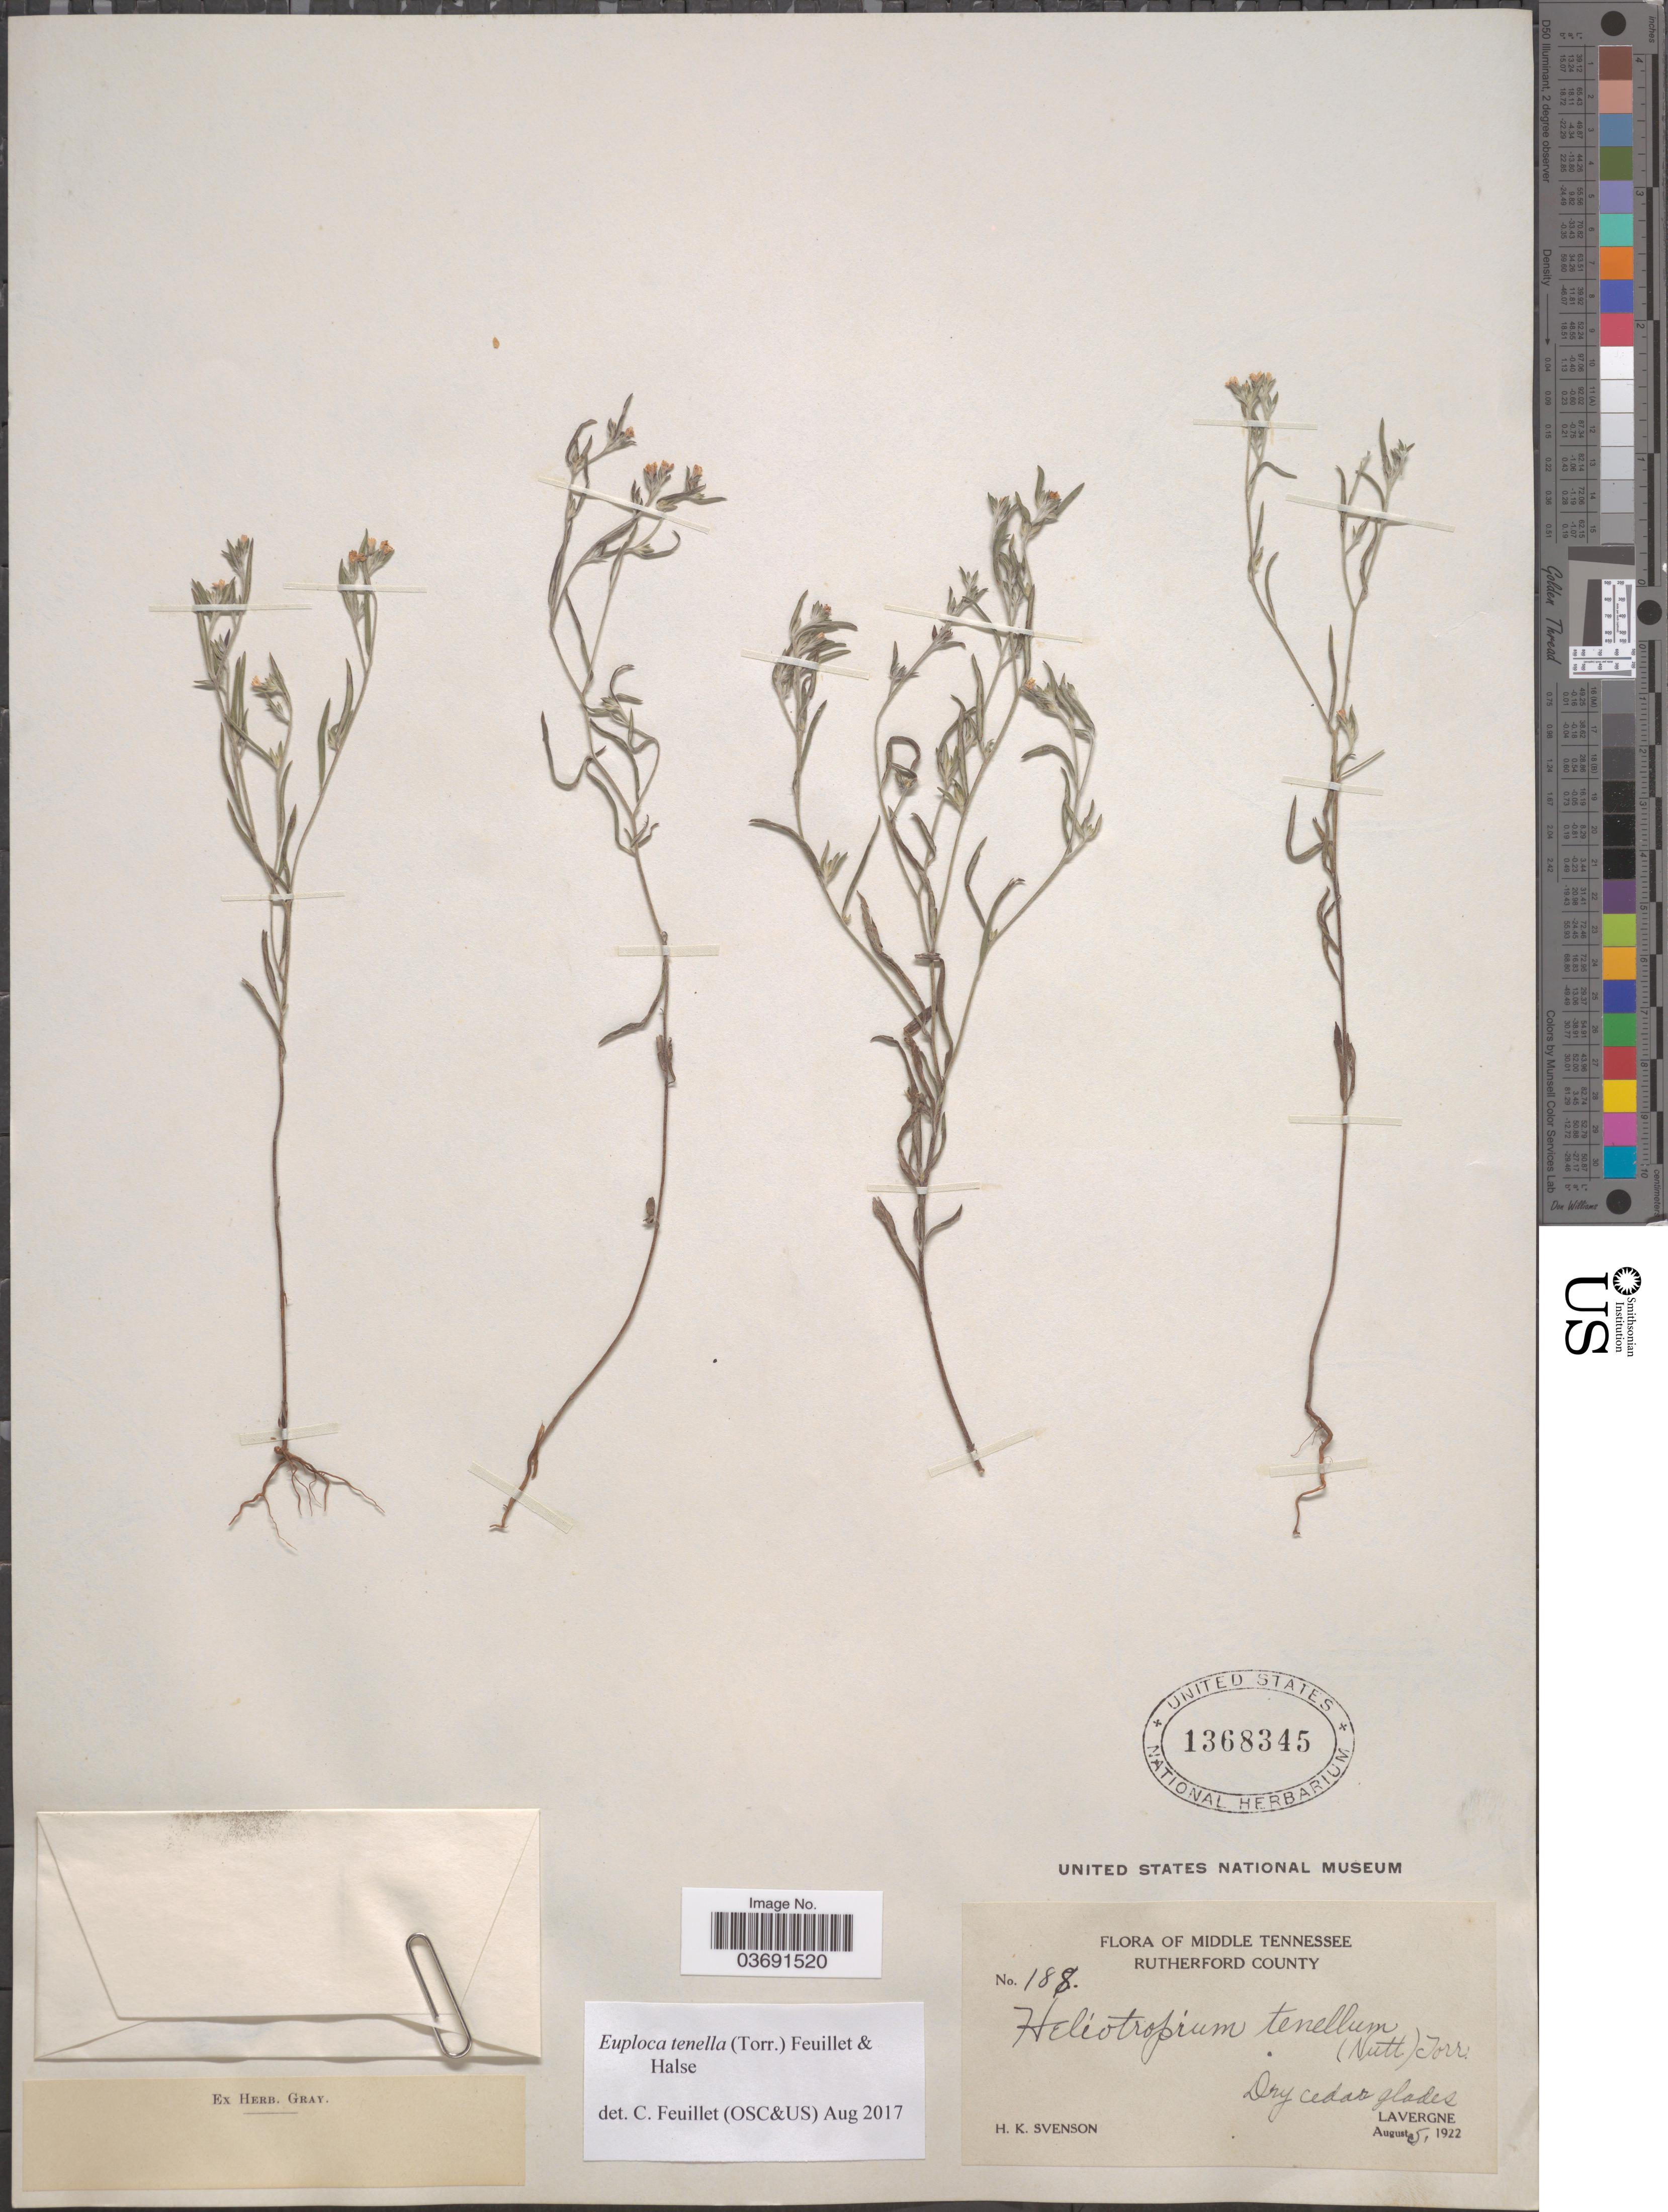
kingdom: Plantae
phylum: Tracheophyta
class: Magnoliopsida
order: Boraginales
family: Heliotropiaceae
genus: Euploca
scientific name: Euploca tenella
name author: (Torr.) Feuillet & Halse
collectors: H. K. Svenson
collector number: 188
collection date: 1922-08-05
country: United States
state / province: Tennessee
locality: Middle Tennessee. Rutherford County. Lavergne.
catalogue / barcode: US 1368345